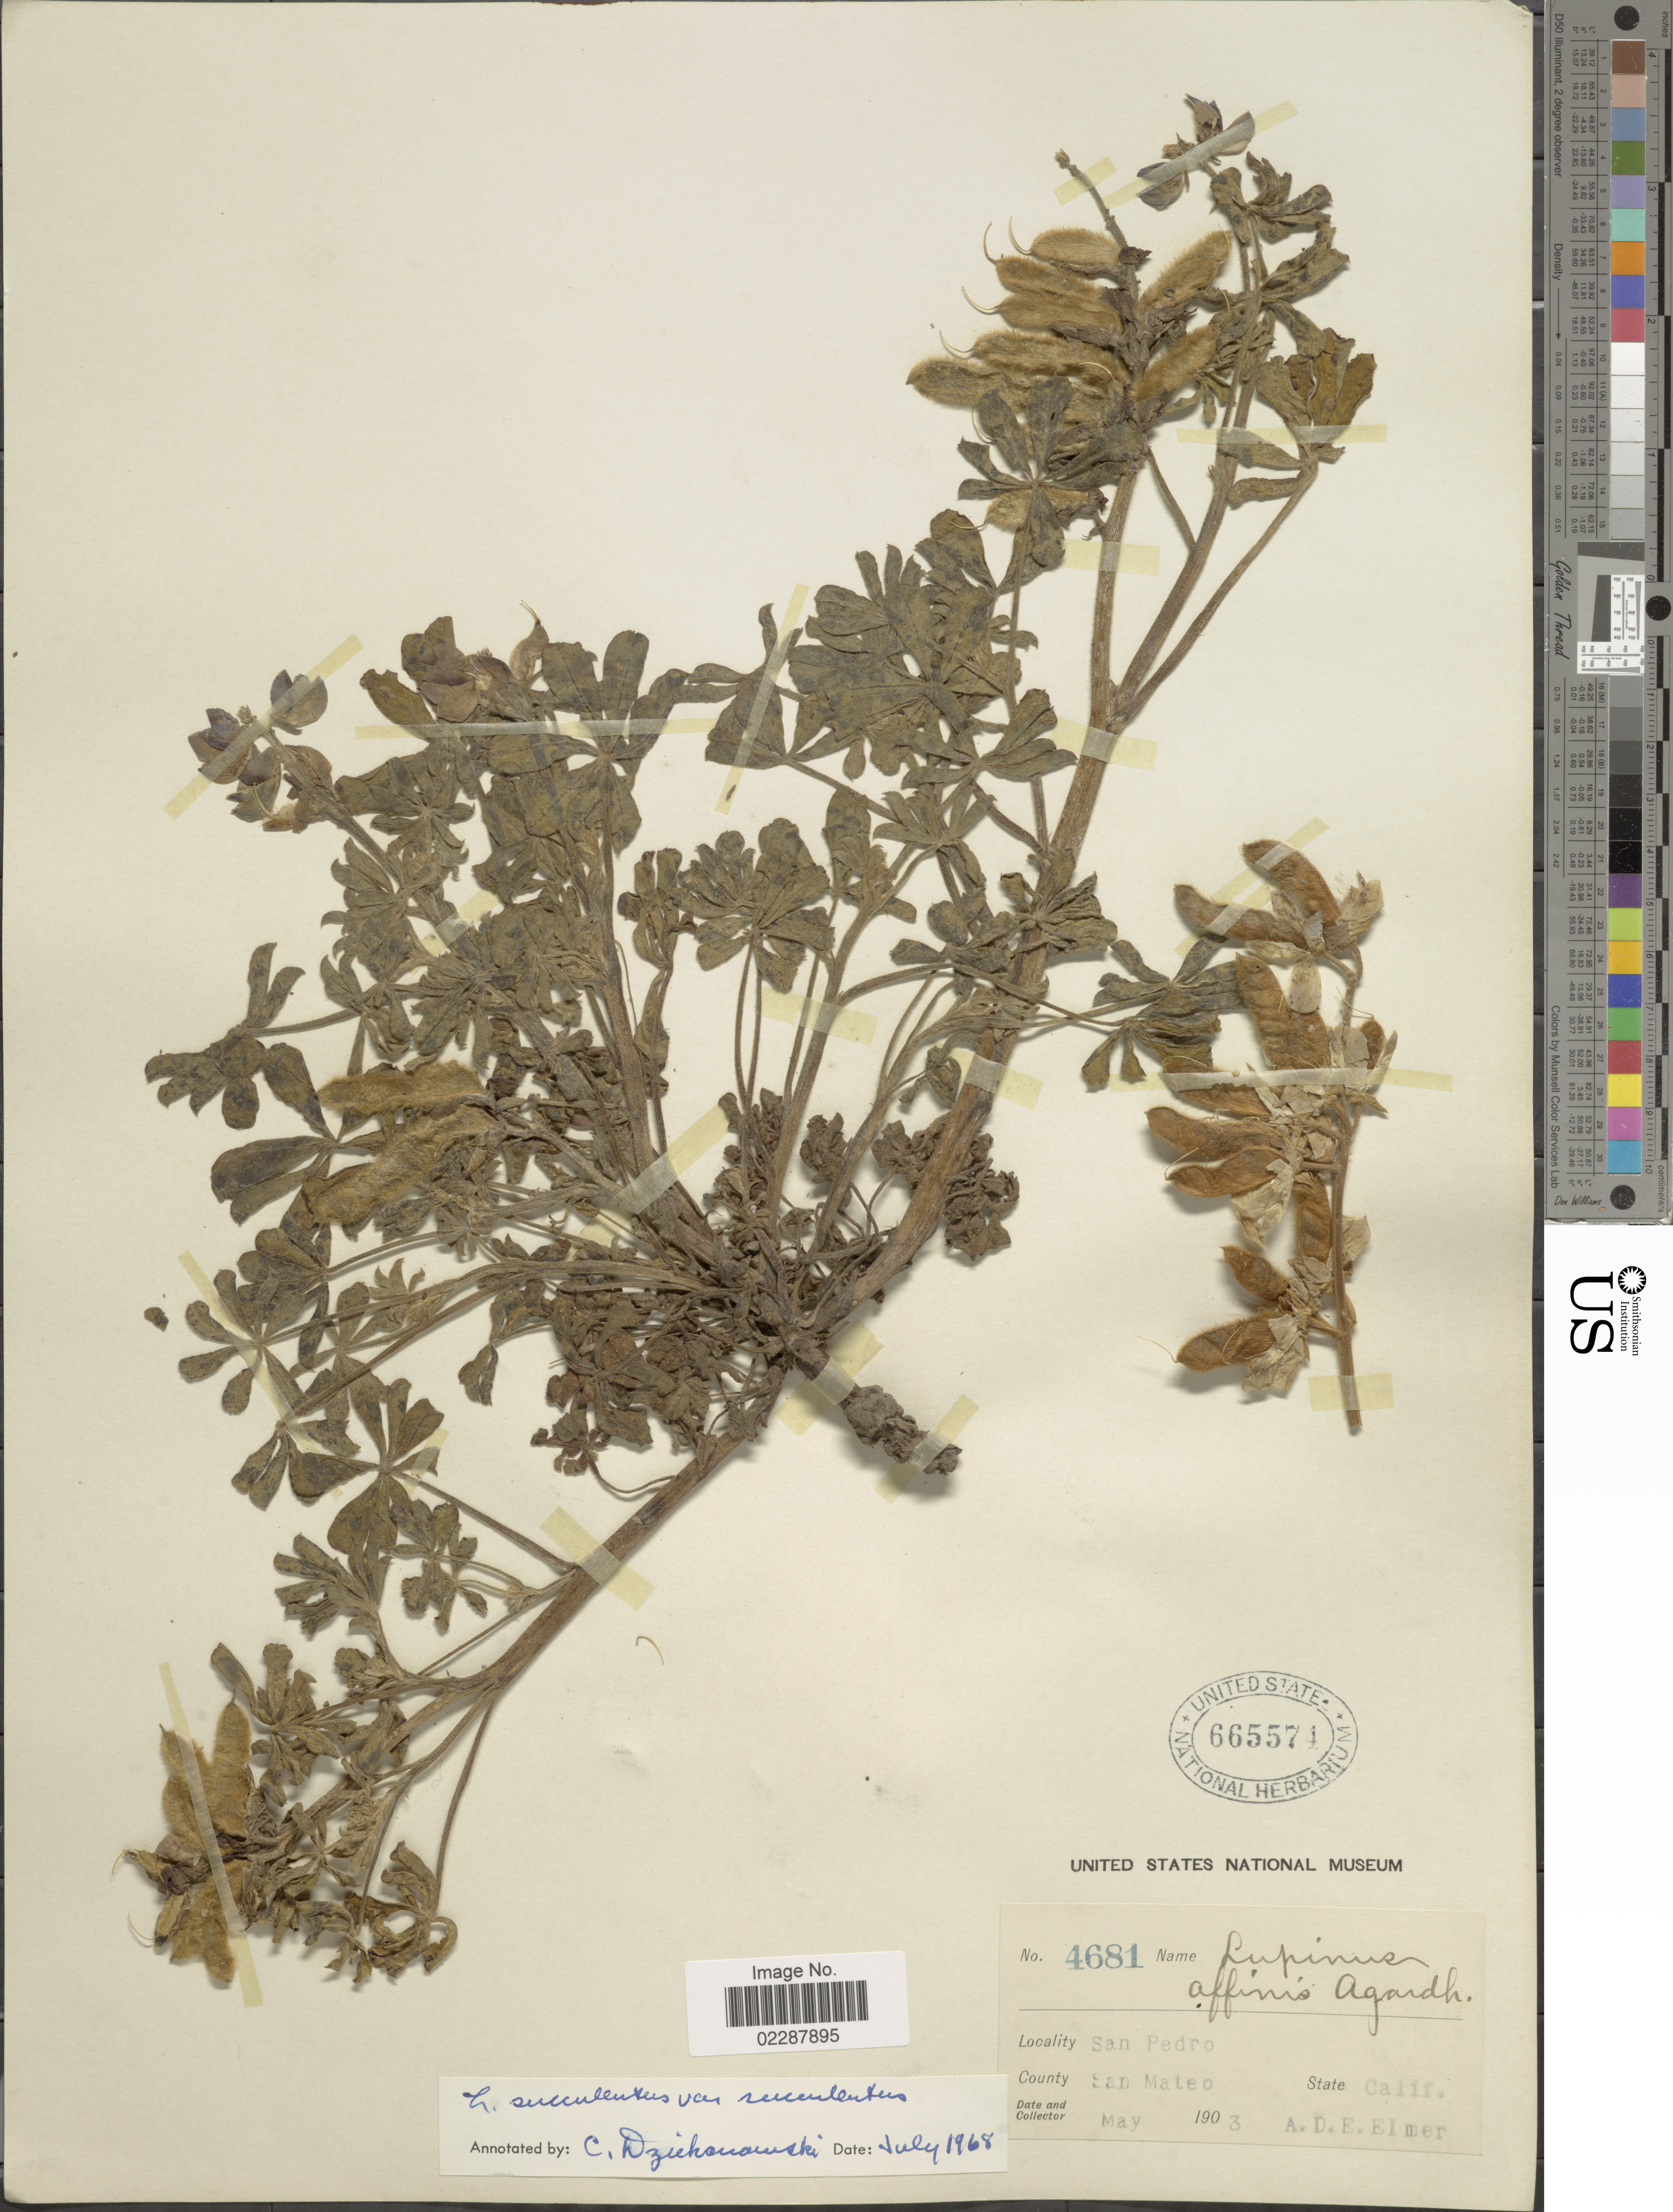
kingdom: Plantae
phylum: Tracheophyta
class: Magnoliopsida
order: Fabales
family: Fabaceae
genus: Lupinus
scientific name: Lupinus succulentus var. succulentus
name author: Douglas ex K. Koch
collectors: A. D. E. Elmer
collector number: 4681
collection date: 1903-05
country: United States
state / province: California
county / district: San Mateo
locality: San Pedro, County San Mateo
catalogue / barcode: US 665574